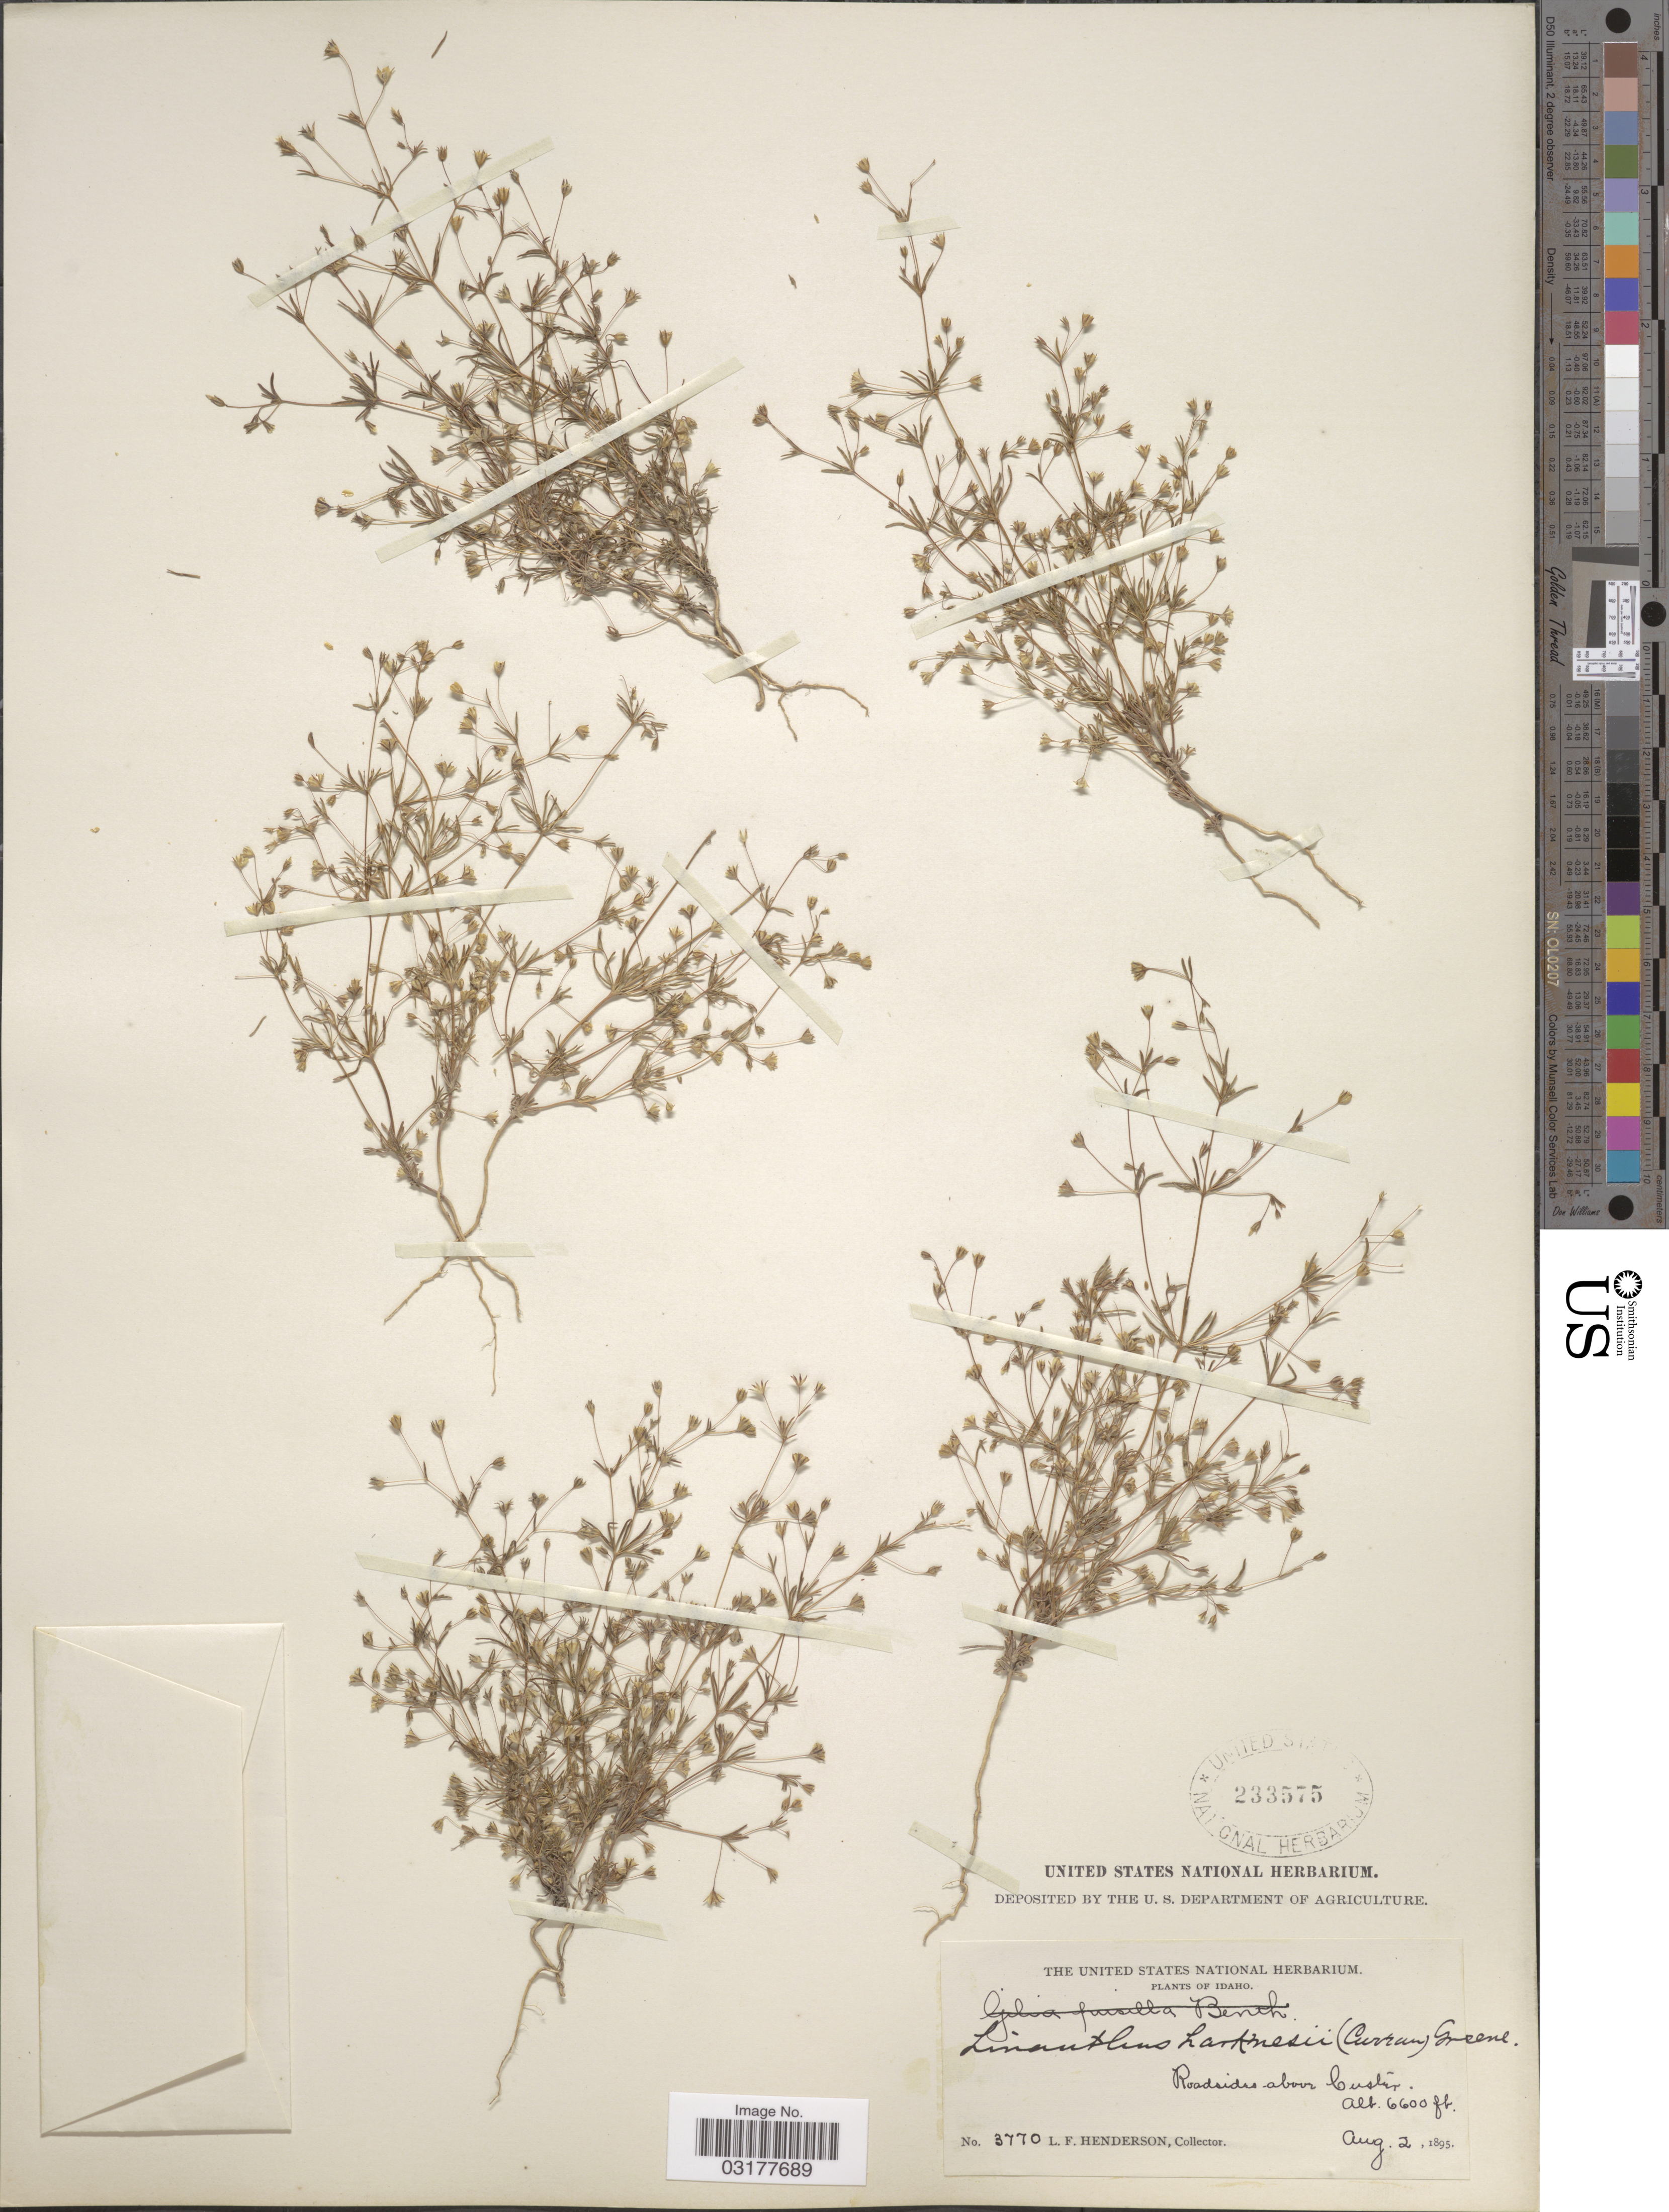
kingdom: Plantae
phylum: Tracheophyta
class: Magnoliopsida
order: Ericales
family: Polemoniaceae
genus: Leptosiphon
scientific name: Leptosiphon septentrionalis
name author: (H. Mason) J.M. Porter & L.A. Johnson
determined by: Strong, Mark T., (BOT), Smithsonian Institution - National Museum of Natural History (UNITED STATES)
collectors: L. Henderson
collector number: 3770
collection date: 1895-08-02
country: United States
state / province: Idaho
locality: Roadsides above Custer.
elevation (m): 2012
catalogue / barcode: US 233575